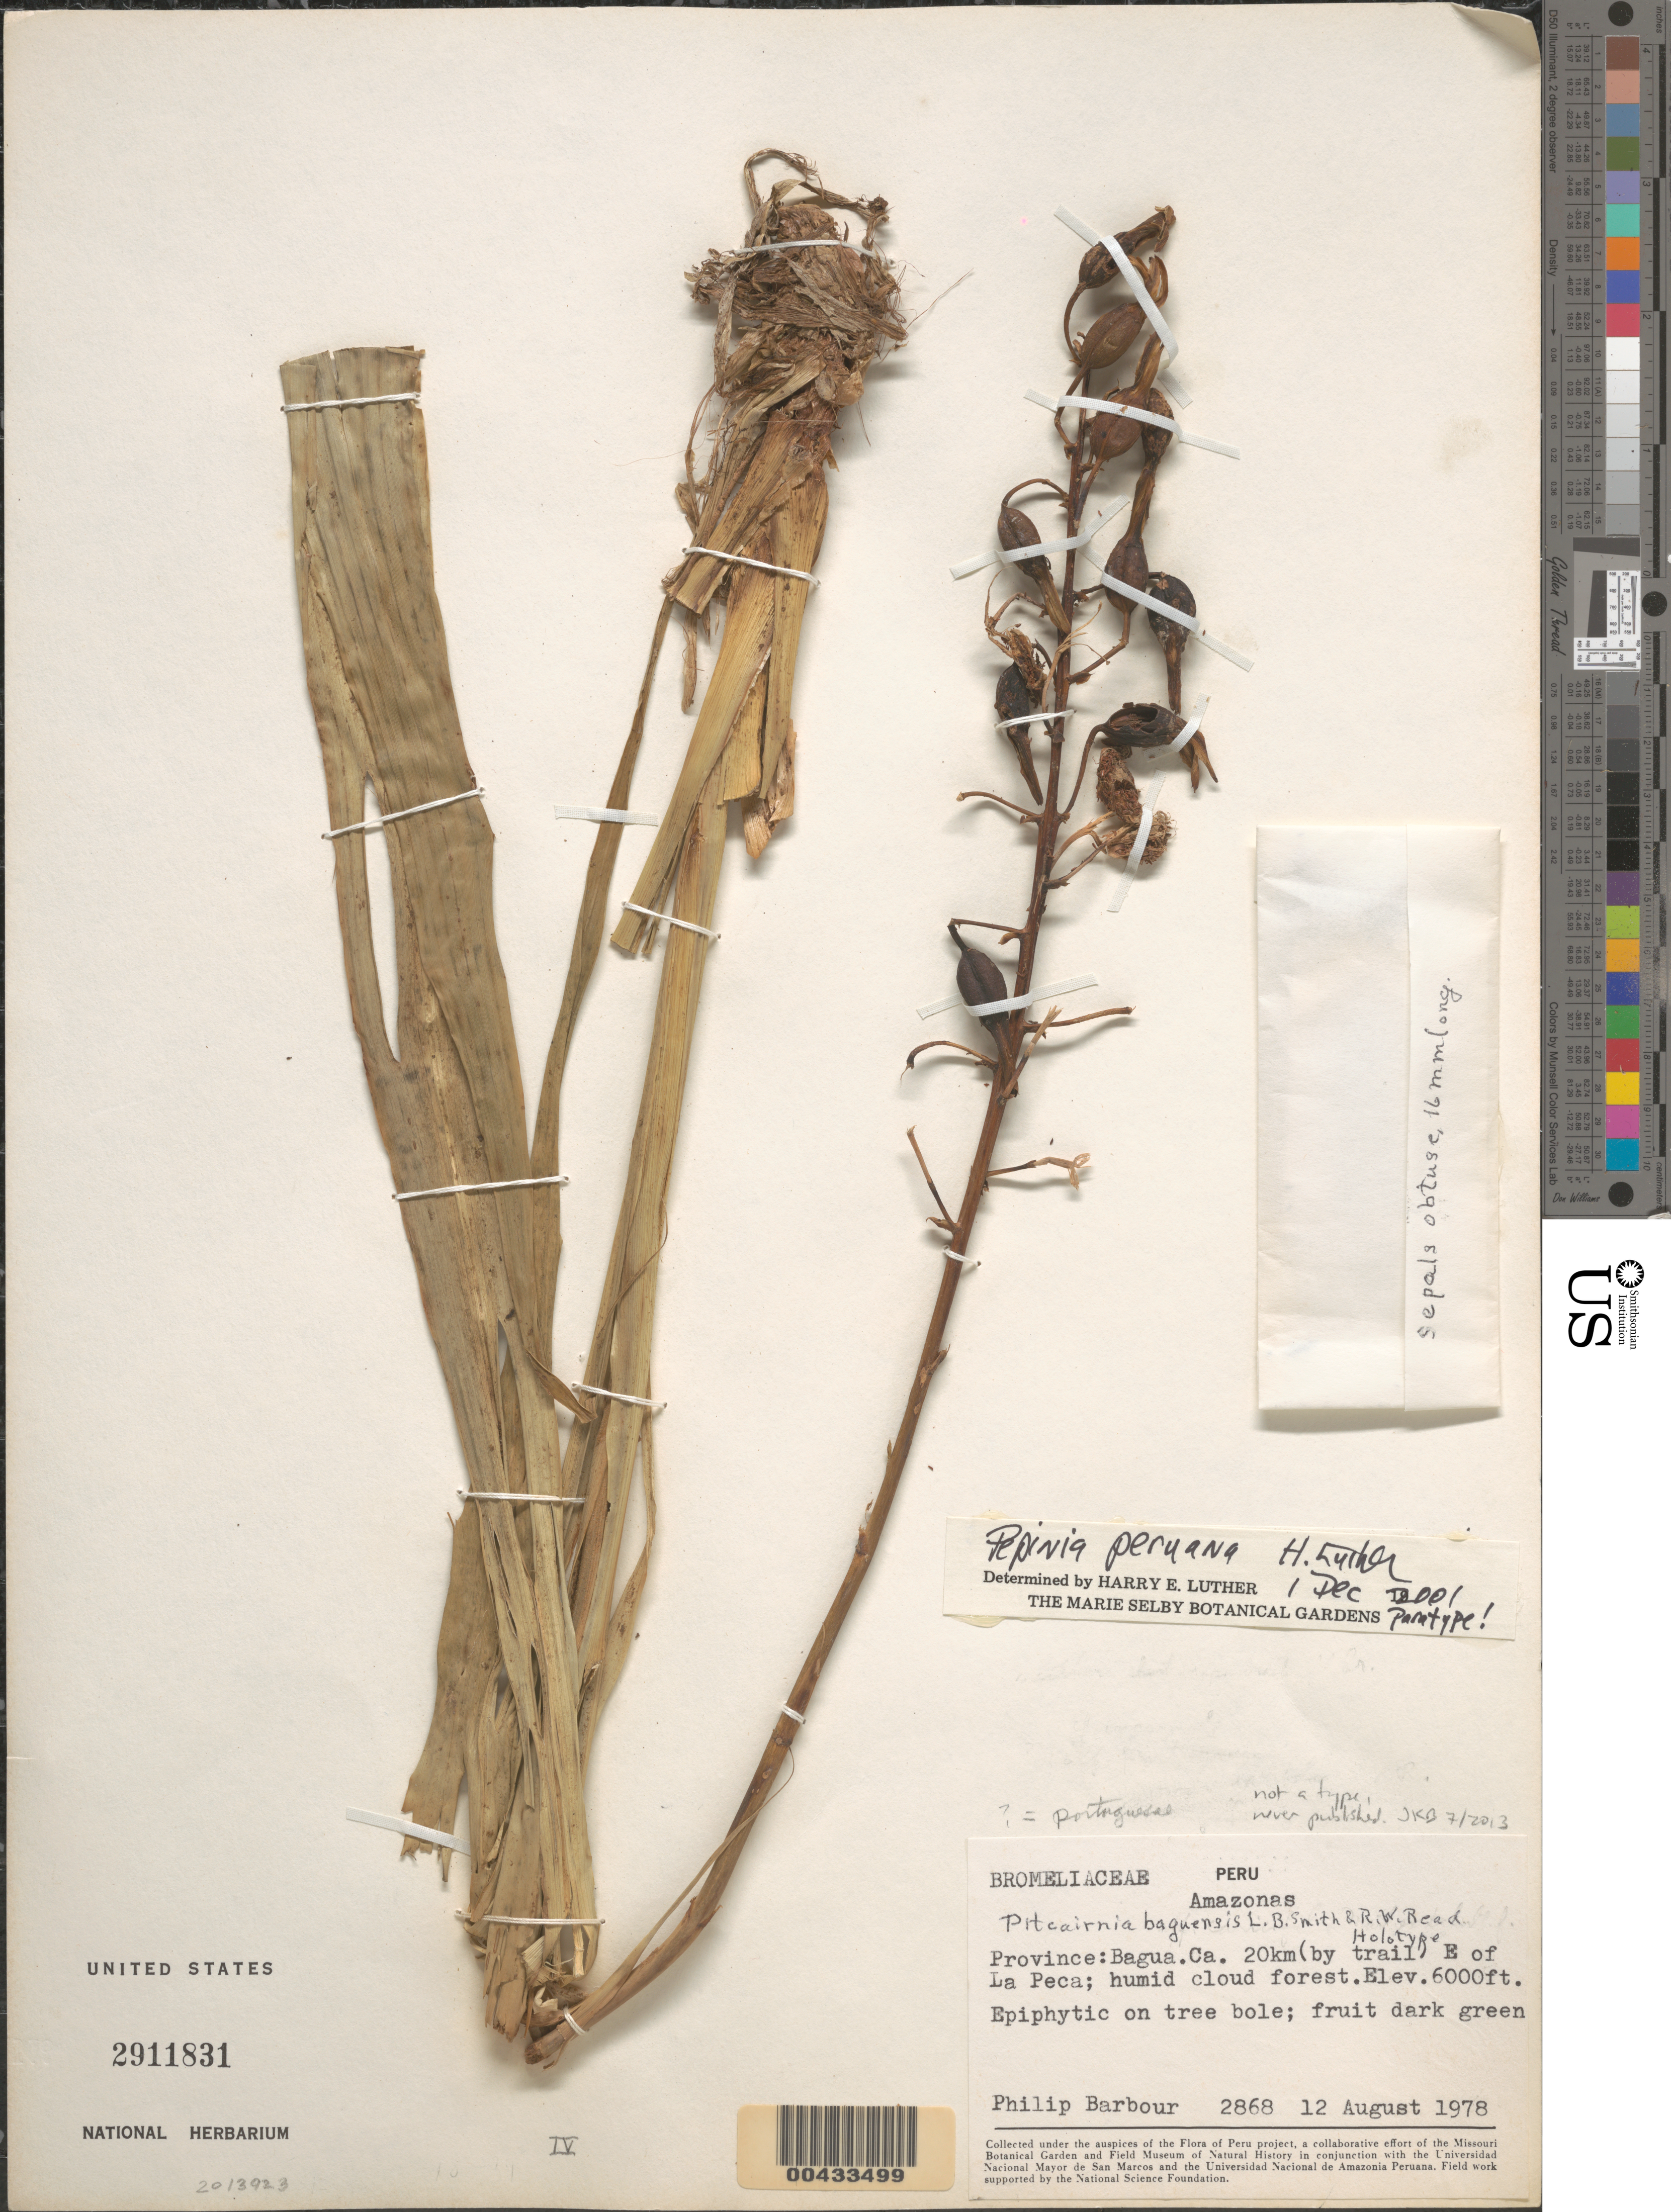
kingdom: Plantae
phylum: Tracheophyta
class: Liliopsida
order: Poales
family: Bromeliaceae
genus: Pitcairnia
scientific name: Pitcairnia peruana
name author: (H. Luther) J.R. Grant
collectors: P. Barbour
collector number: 2868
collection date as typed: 12 Aug 1978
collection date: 1978-08-12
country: Peru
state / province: Amazonas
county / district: Bagua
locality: ca. 20 km by trail, E of La Peca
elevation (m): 1829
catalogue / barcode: US 2911831